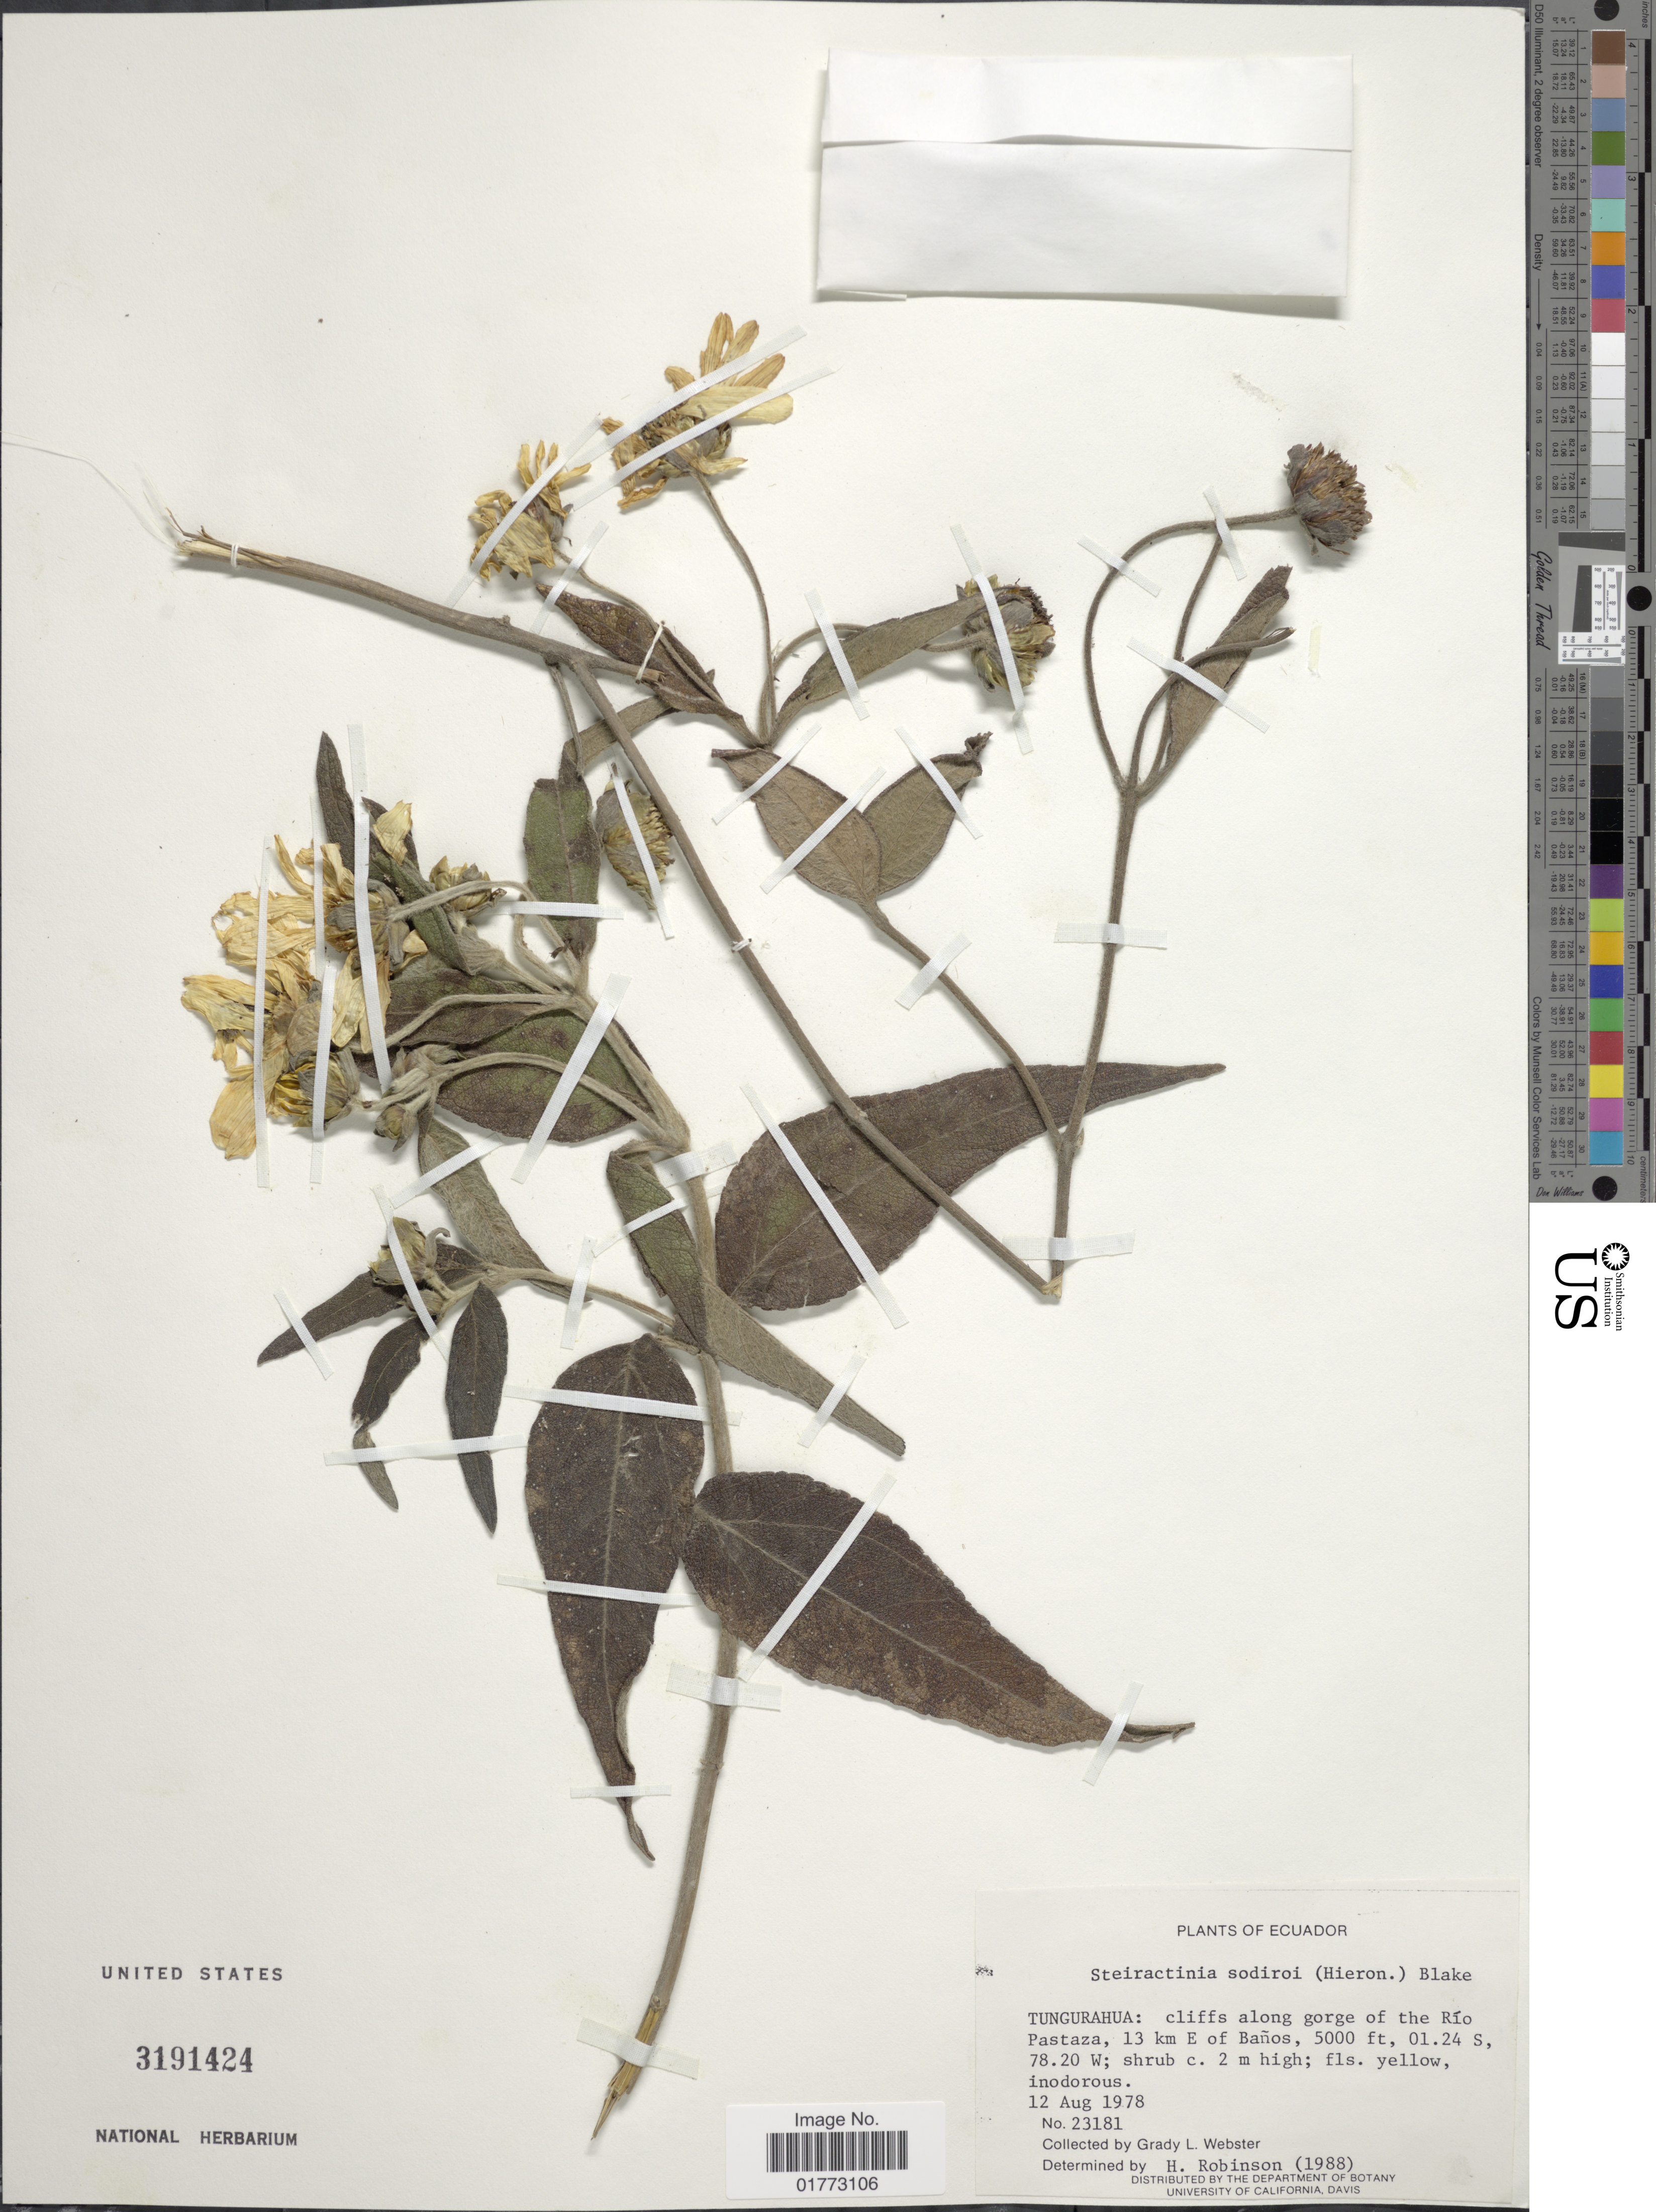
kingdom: Plantae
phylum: Tracheophyta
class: Magnoliopsida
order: Asterales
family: Asteraceae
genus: Steiractinia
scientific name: Steiractinia sodiroi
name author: (Hieron. ex Sodiro) S.F. Blake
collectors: G. L. Webster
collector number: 23181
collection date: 1978-08-12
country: Ecuador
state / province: Tungurahua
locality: Cliffs along gorge of the Rio Pastaza, 13 km E of Banos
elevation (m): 1524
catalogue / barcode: US 3191424